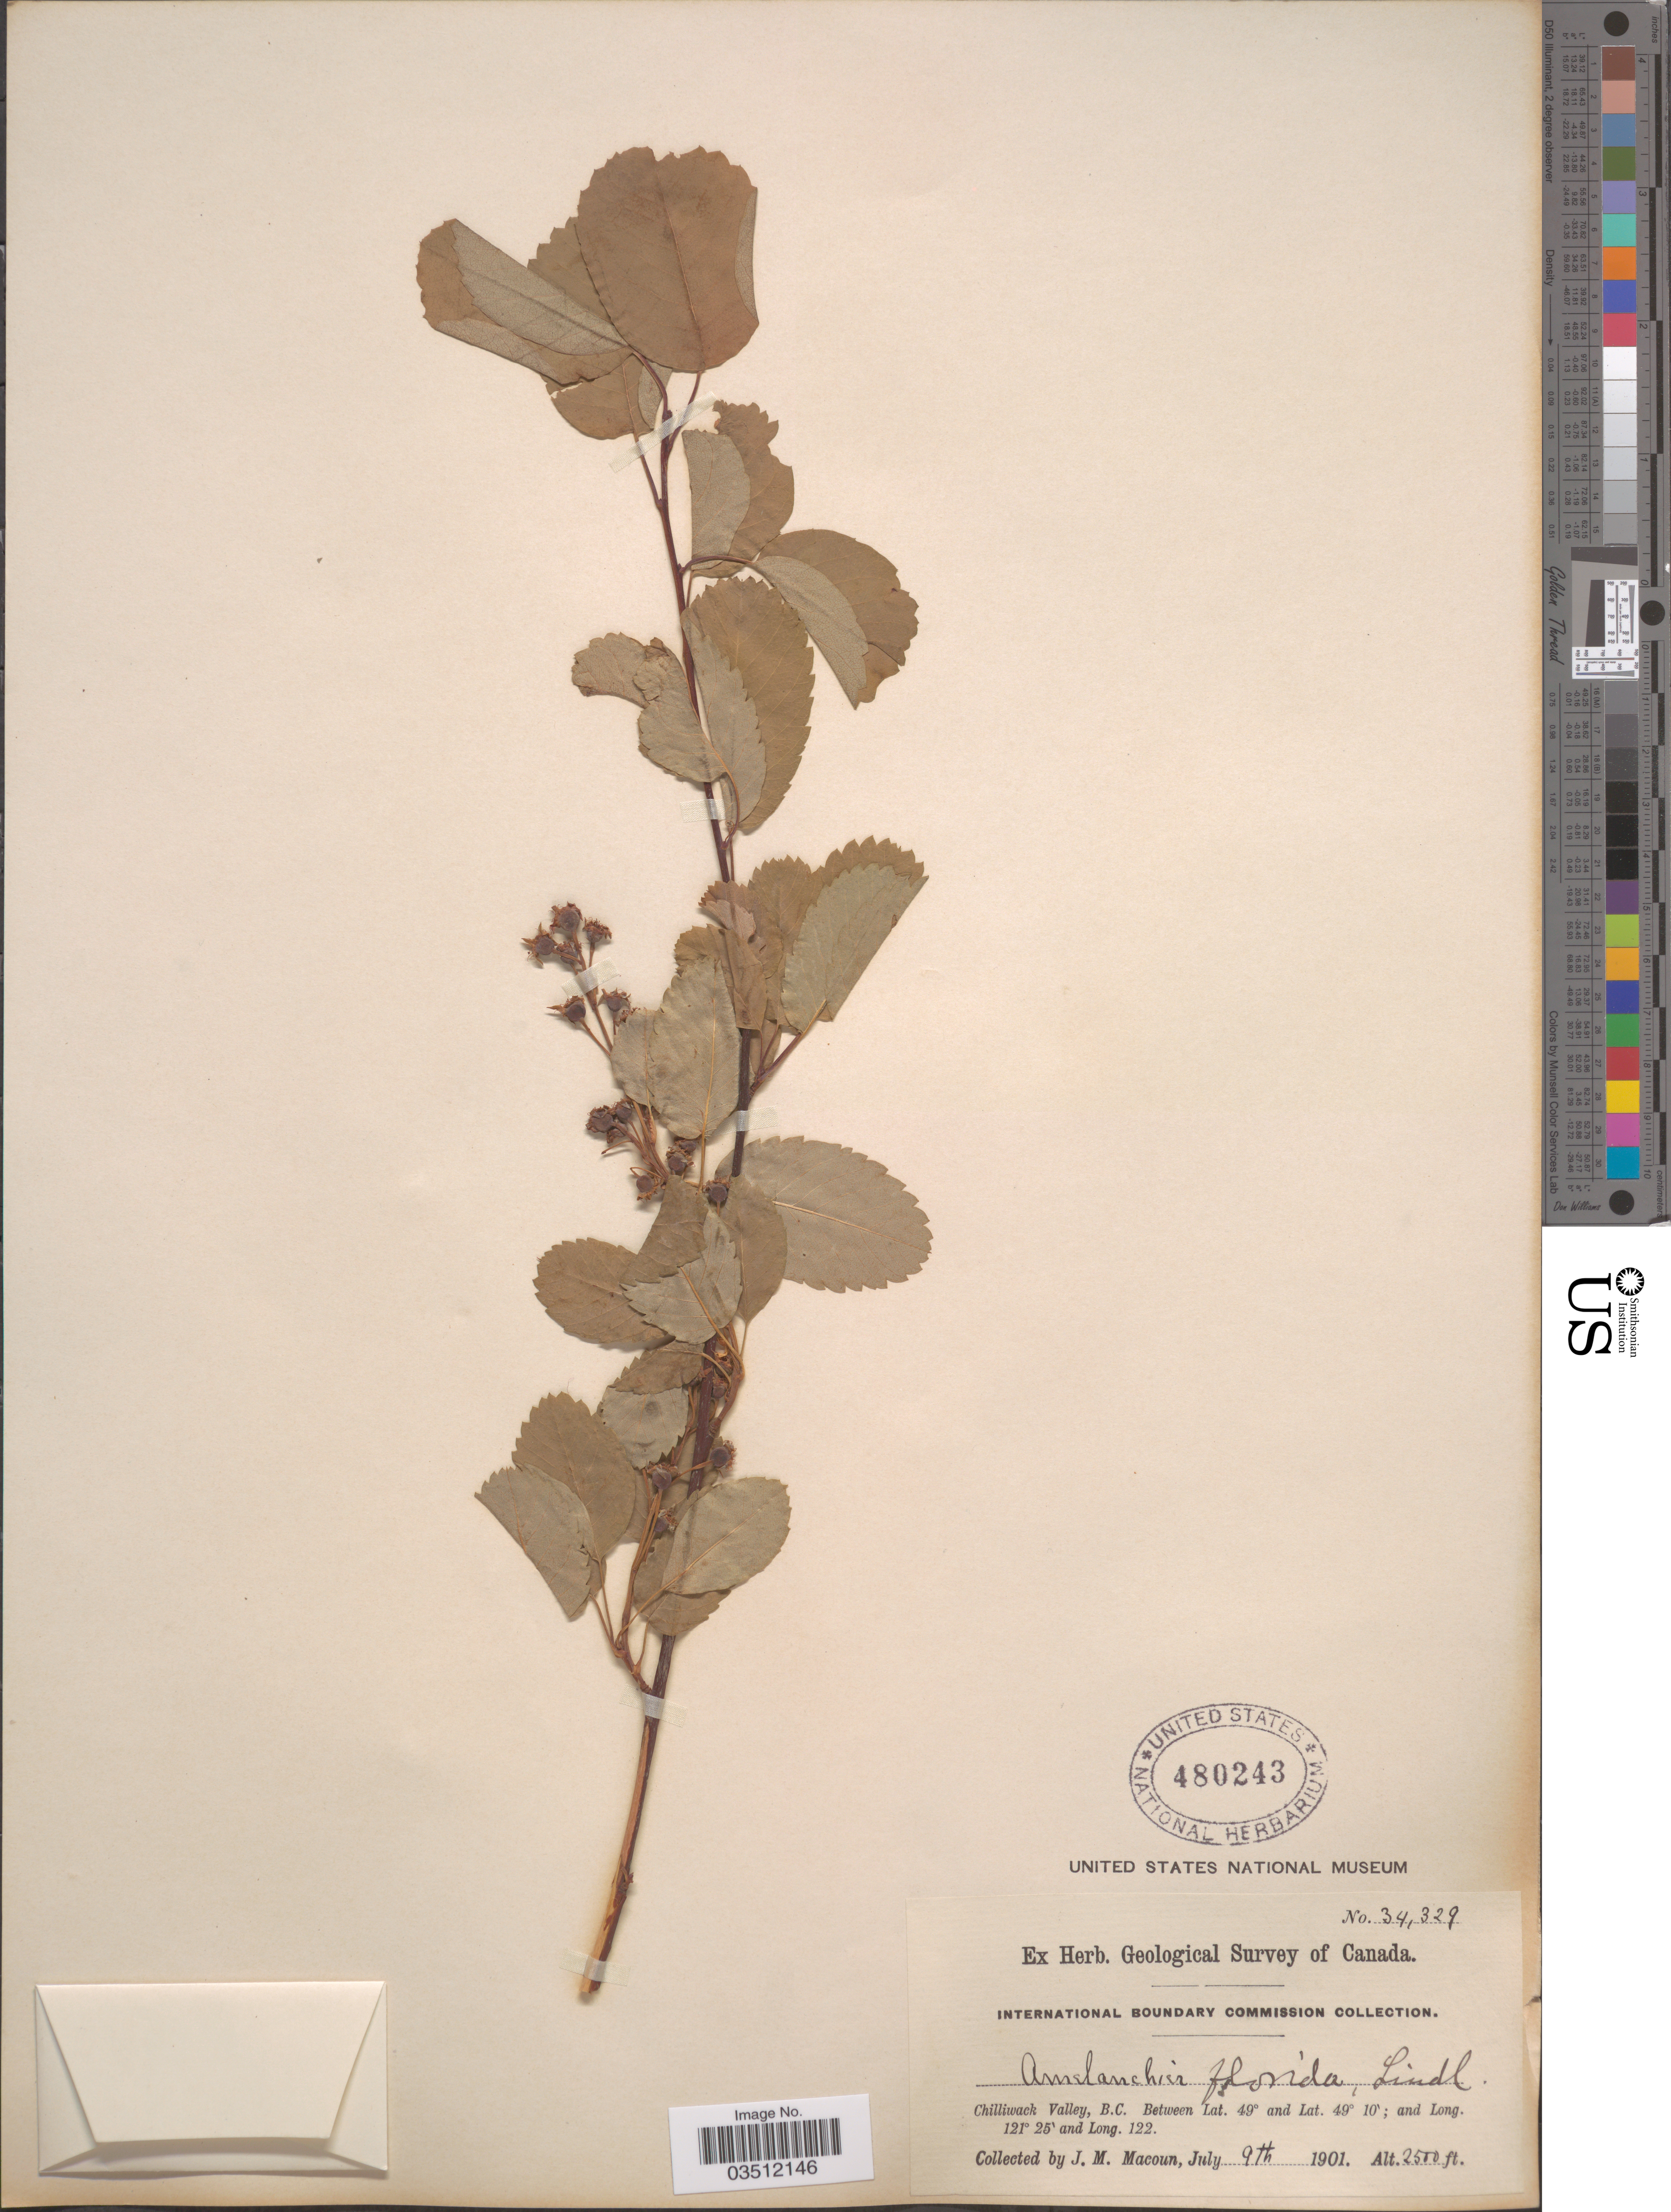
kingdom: Plantae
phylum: Tracheophyta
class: Magnoliopsida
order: Rosales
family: Rosaceae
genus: Amelanchier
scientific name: Amelanchier florida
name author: Lindl.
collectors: J. M. Macoun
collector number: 34329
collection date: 1901-07-09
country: Canada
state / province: British Columbia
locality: Chilliwack Valley.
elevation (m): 762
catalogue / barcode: US 480243